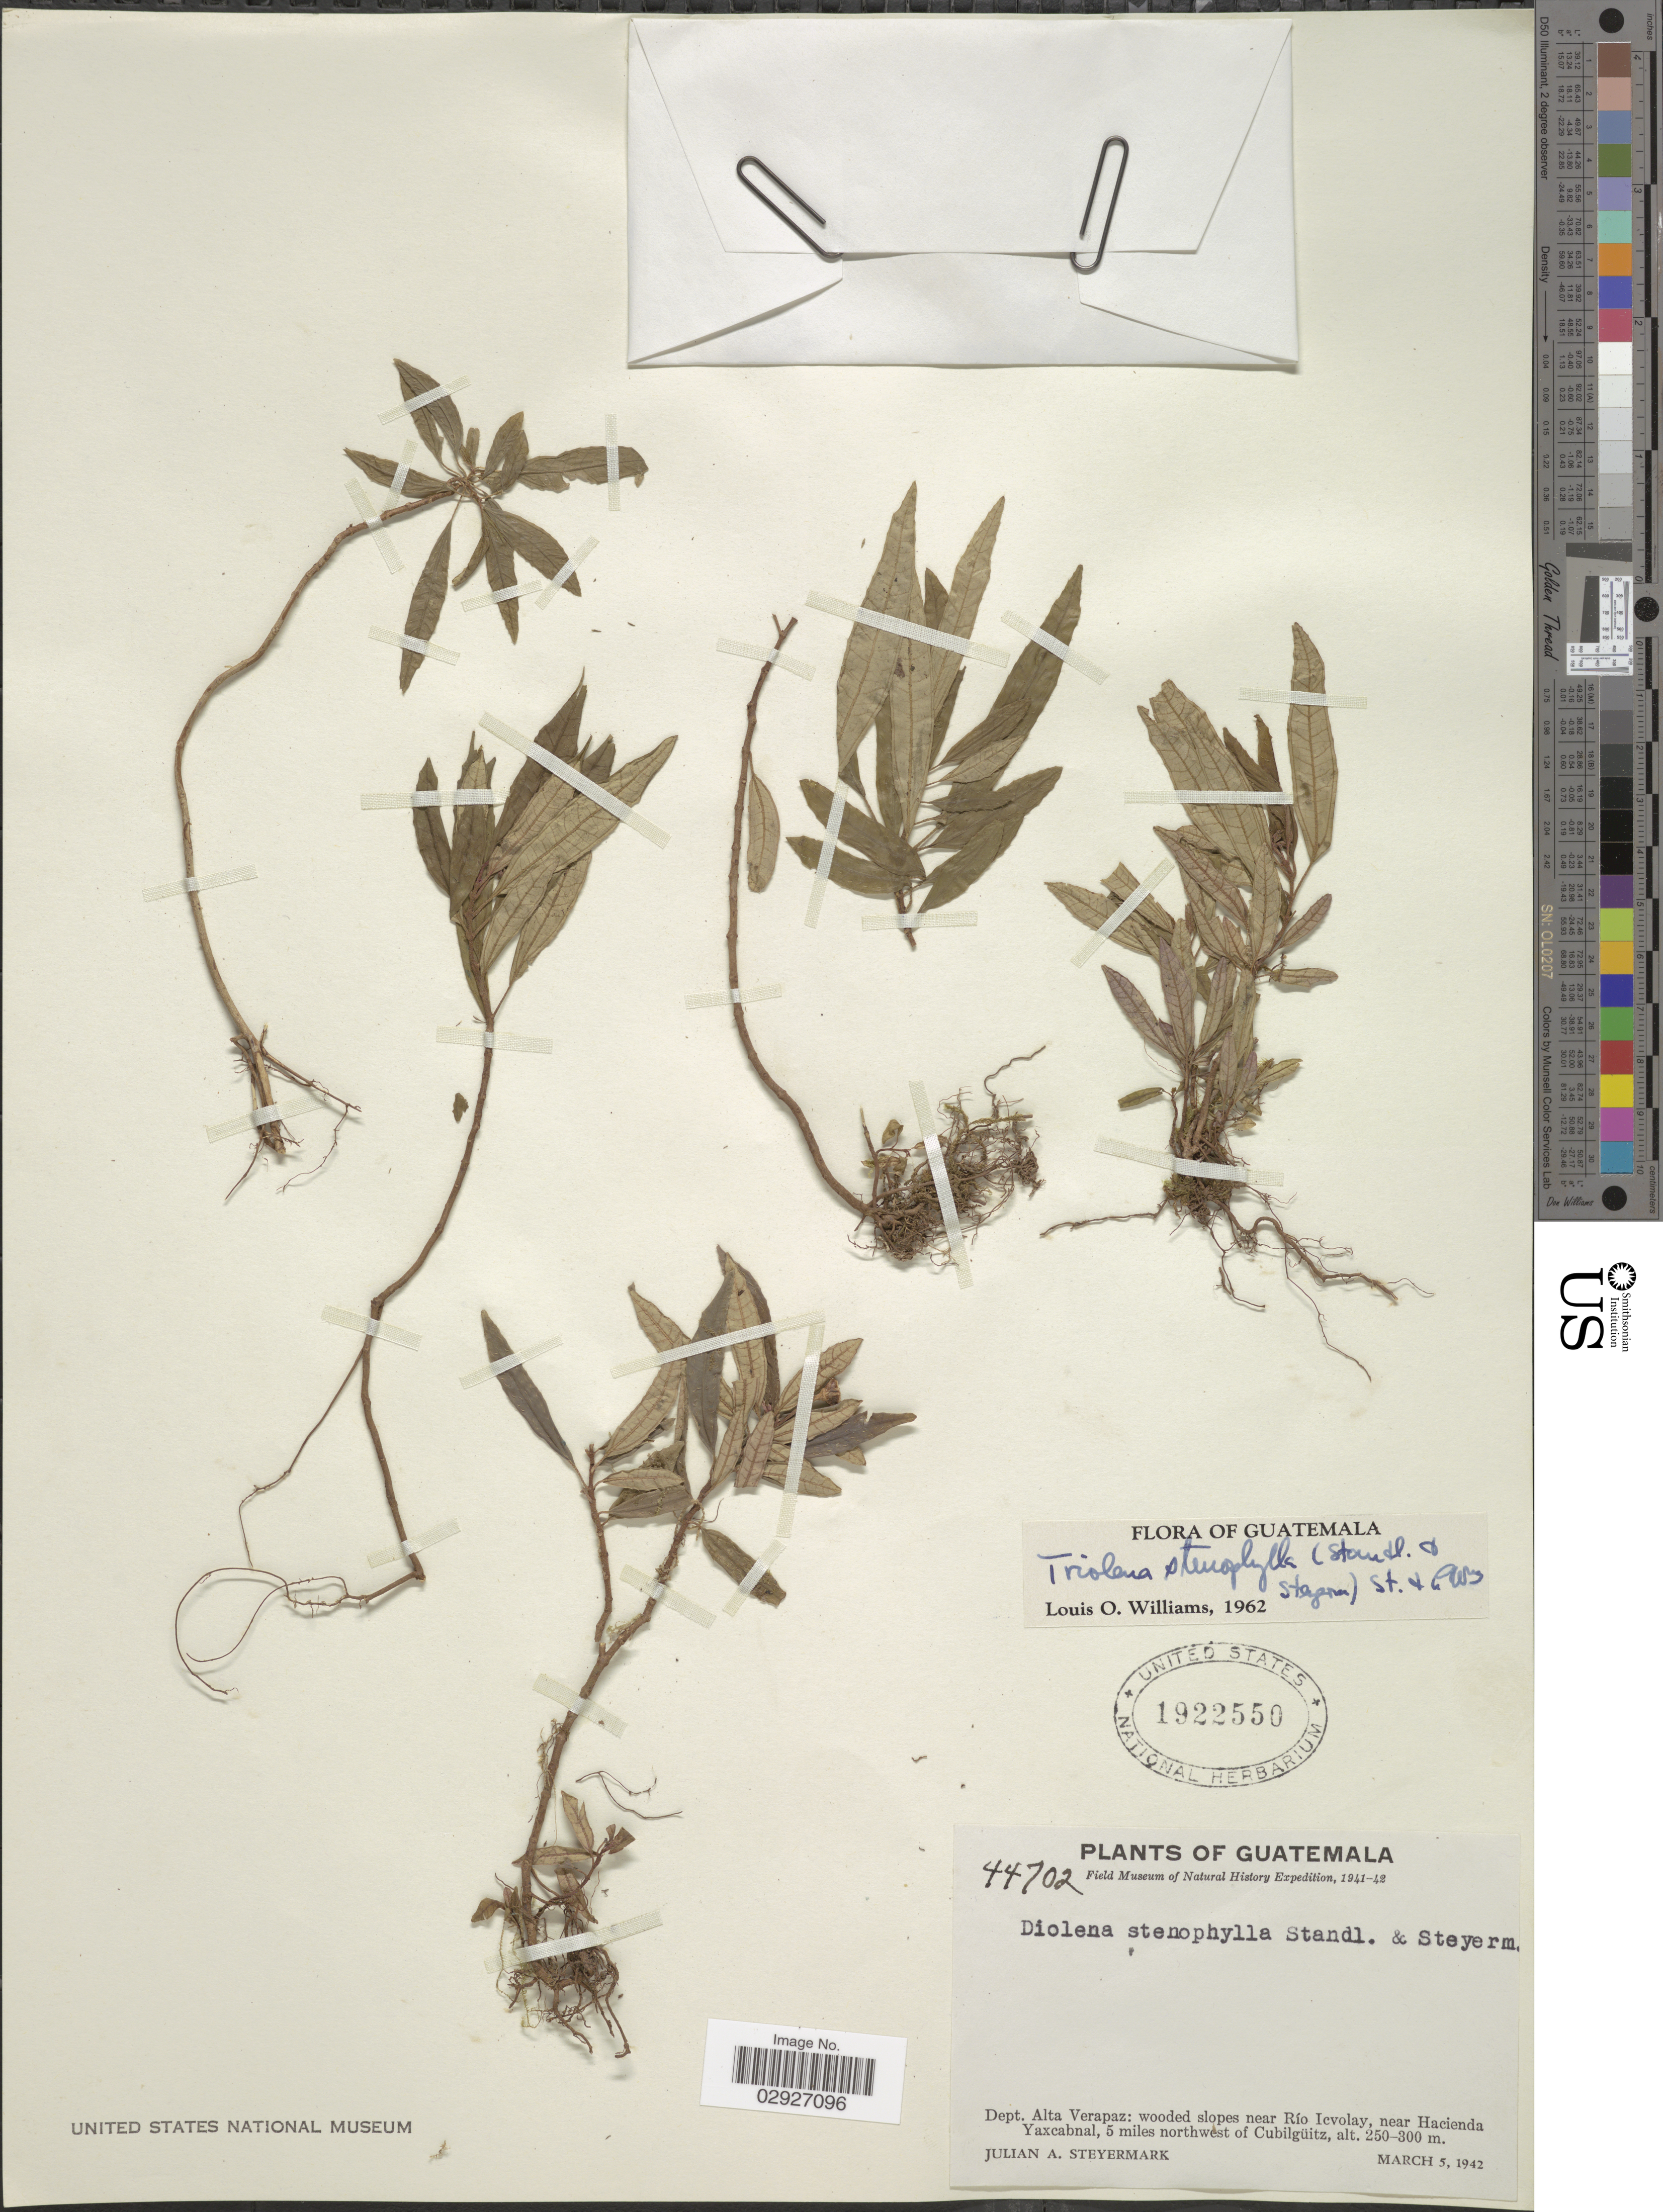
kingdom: Plantae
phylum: Tracheophyta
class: Magnoliopsida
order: Myrtales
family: Melastomataceae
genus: Triolena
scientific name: Triolena stenophylla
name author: (Standl. & Steyerm.) Standl. & L.O. Williams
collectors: J. Steyermark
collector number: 44702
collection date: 1942-03-05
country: Guatemala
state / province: Alta Verapaz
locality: Dept. Alta Verapaz, wooded slopes near Río Icvolay, near Hacienda Yaxcabnal, 5 miles northwest of Cubilgüitz.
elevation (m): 250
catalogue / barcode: US 1922550